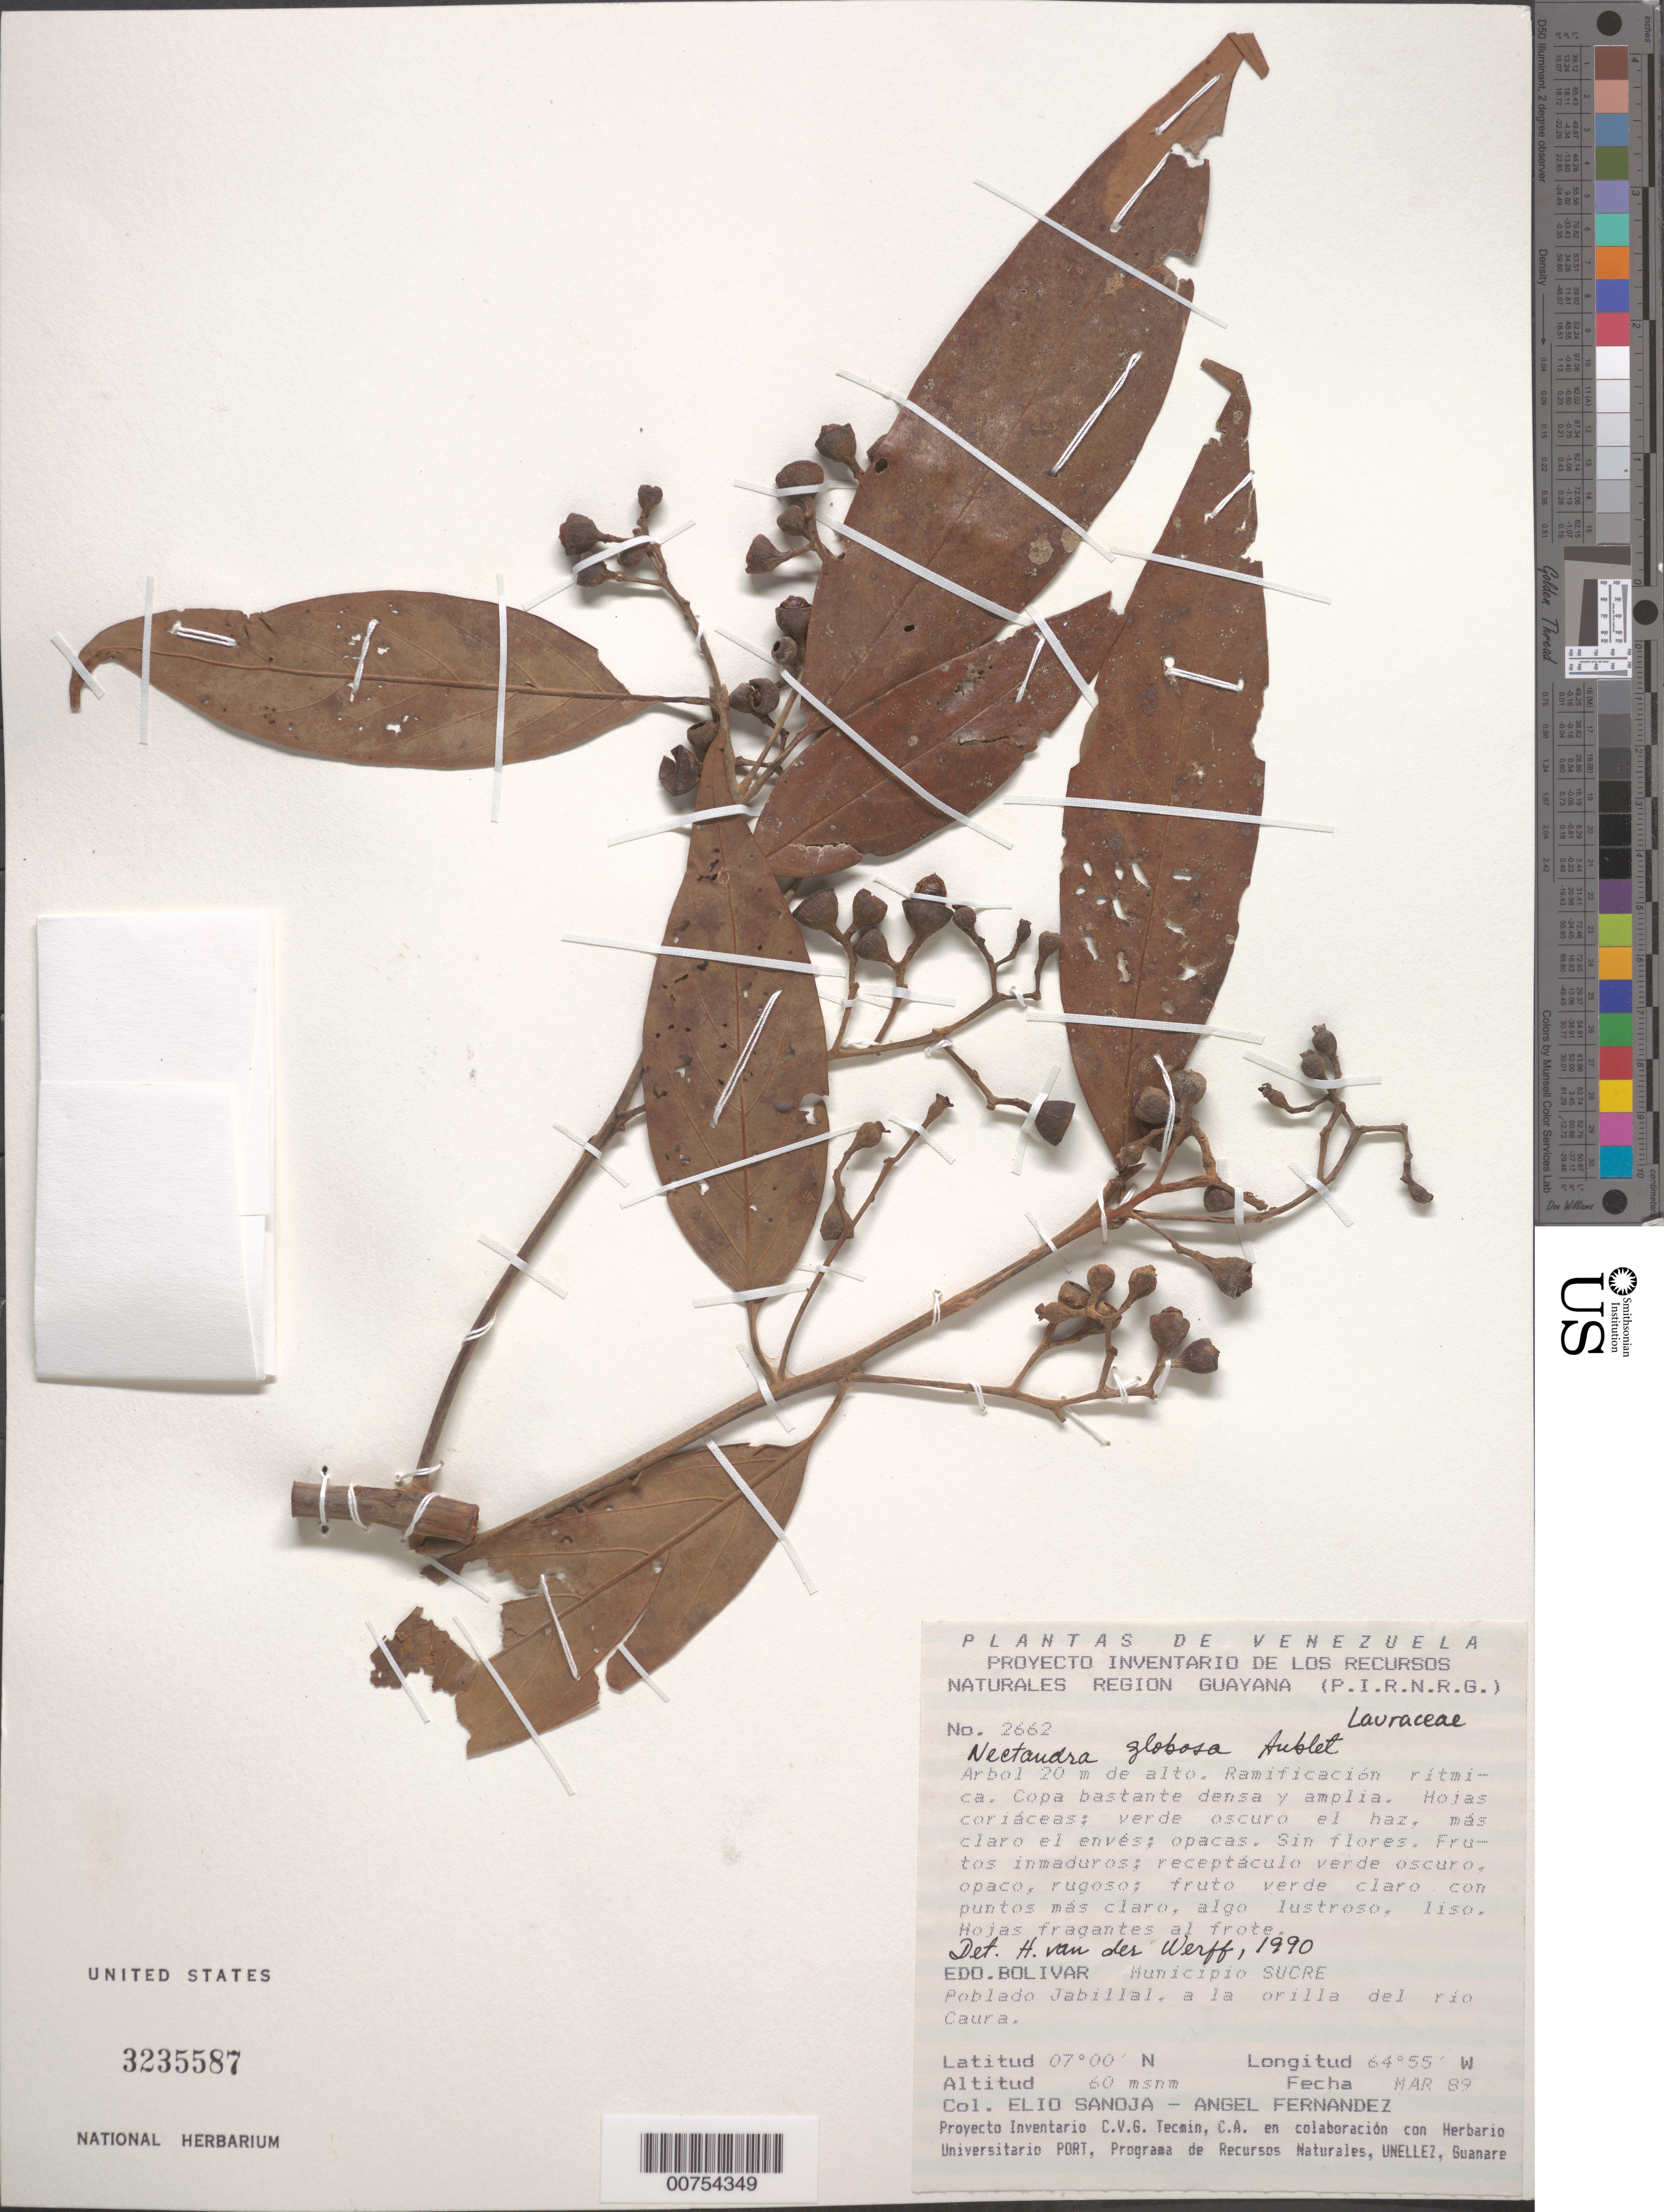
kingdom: Plantae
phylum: Tracheophyta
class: Magnoliopsida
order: Laurales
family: Lauraceae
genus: Nectandra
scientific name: Nectandra globosa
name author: (Aubl.) Mez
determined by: van der Werff, H., (MO), Missouri Botanical Garden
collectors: E. Sanoja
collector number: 2662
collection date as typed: Mar-89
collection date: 1989-03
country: Venezuela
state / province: Bolívar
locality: Mun. Sucre, Pablo de Jabillal, Río Caura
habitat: Along river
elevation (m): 60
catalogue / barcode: US 3235587